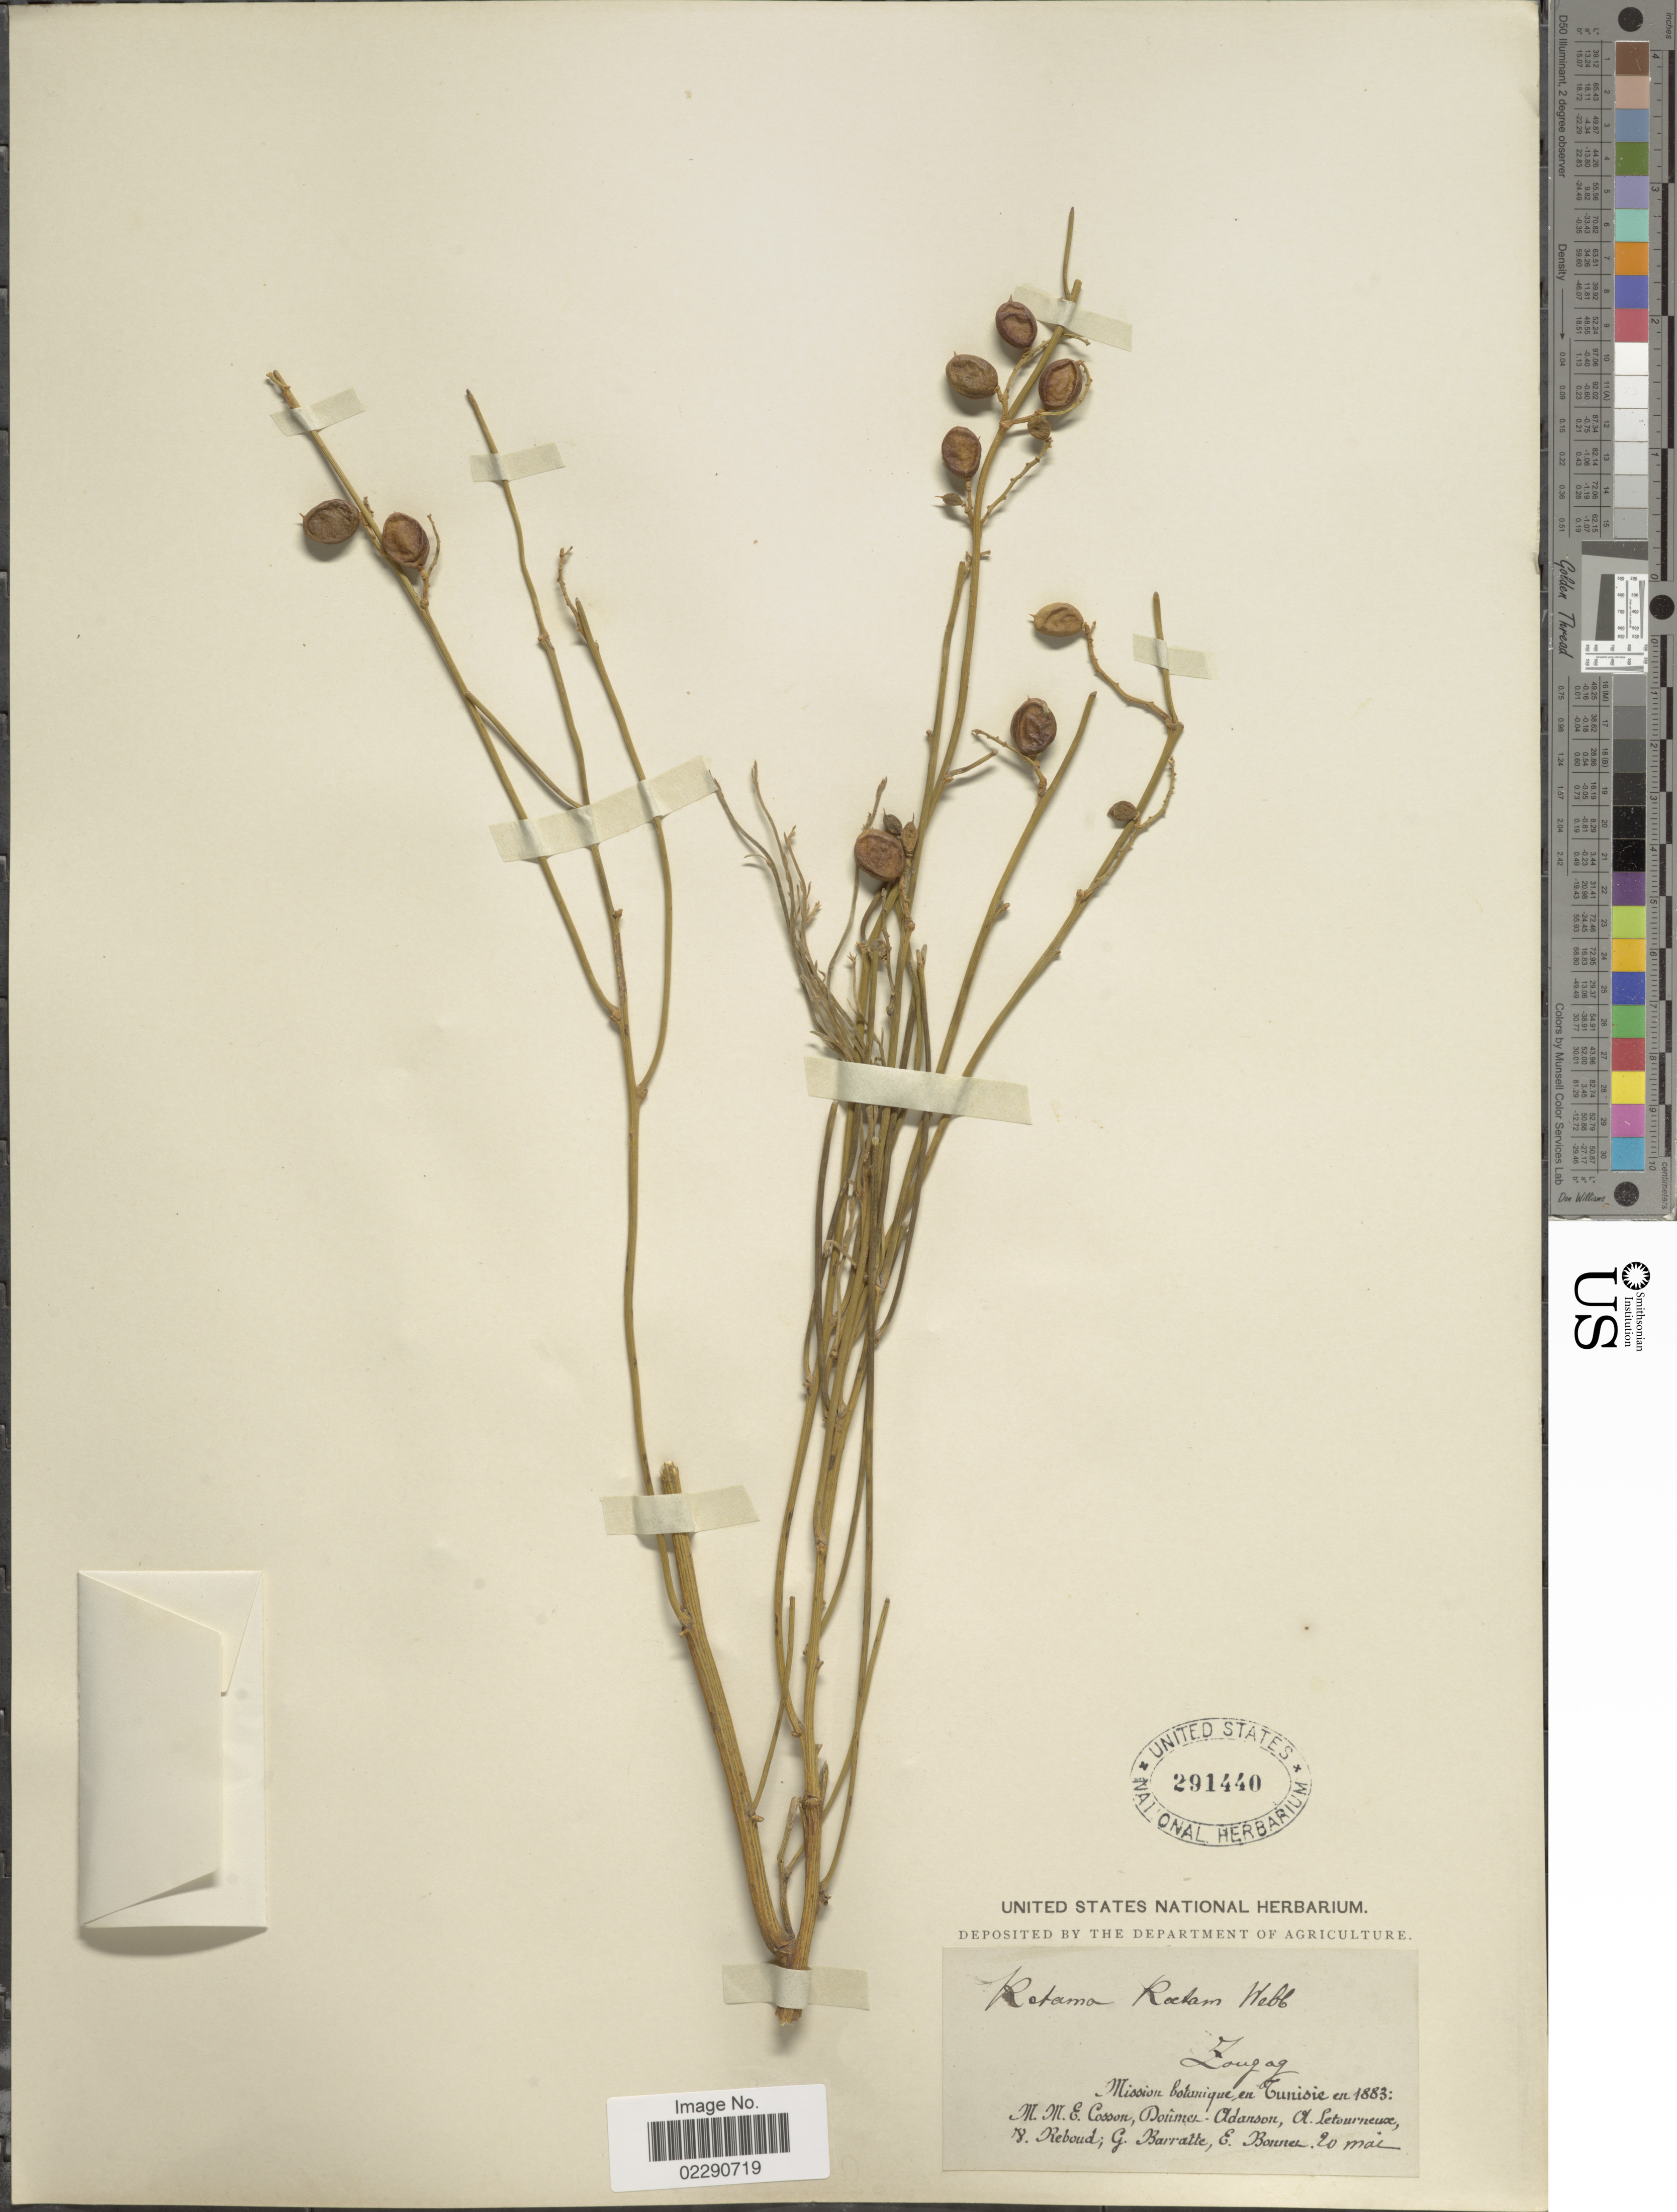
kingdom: Plantae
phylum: Tracheophyta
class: Magnoliopsida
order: Fabales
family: Fabaceae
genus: Retama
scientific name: Retama raetam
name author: (Forssk.) Webb & Berthel.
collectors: M. Cosson, -. Doumel-Adanson, A. Letourneux, V. Reboud & et al.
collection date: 1883-05-20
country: Tunisia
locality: Zougag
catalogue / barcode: US 291440